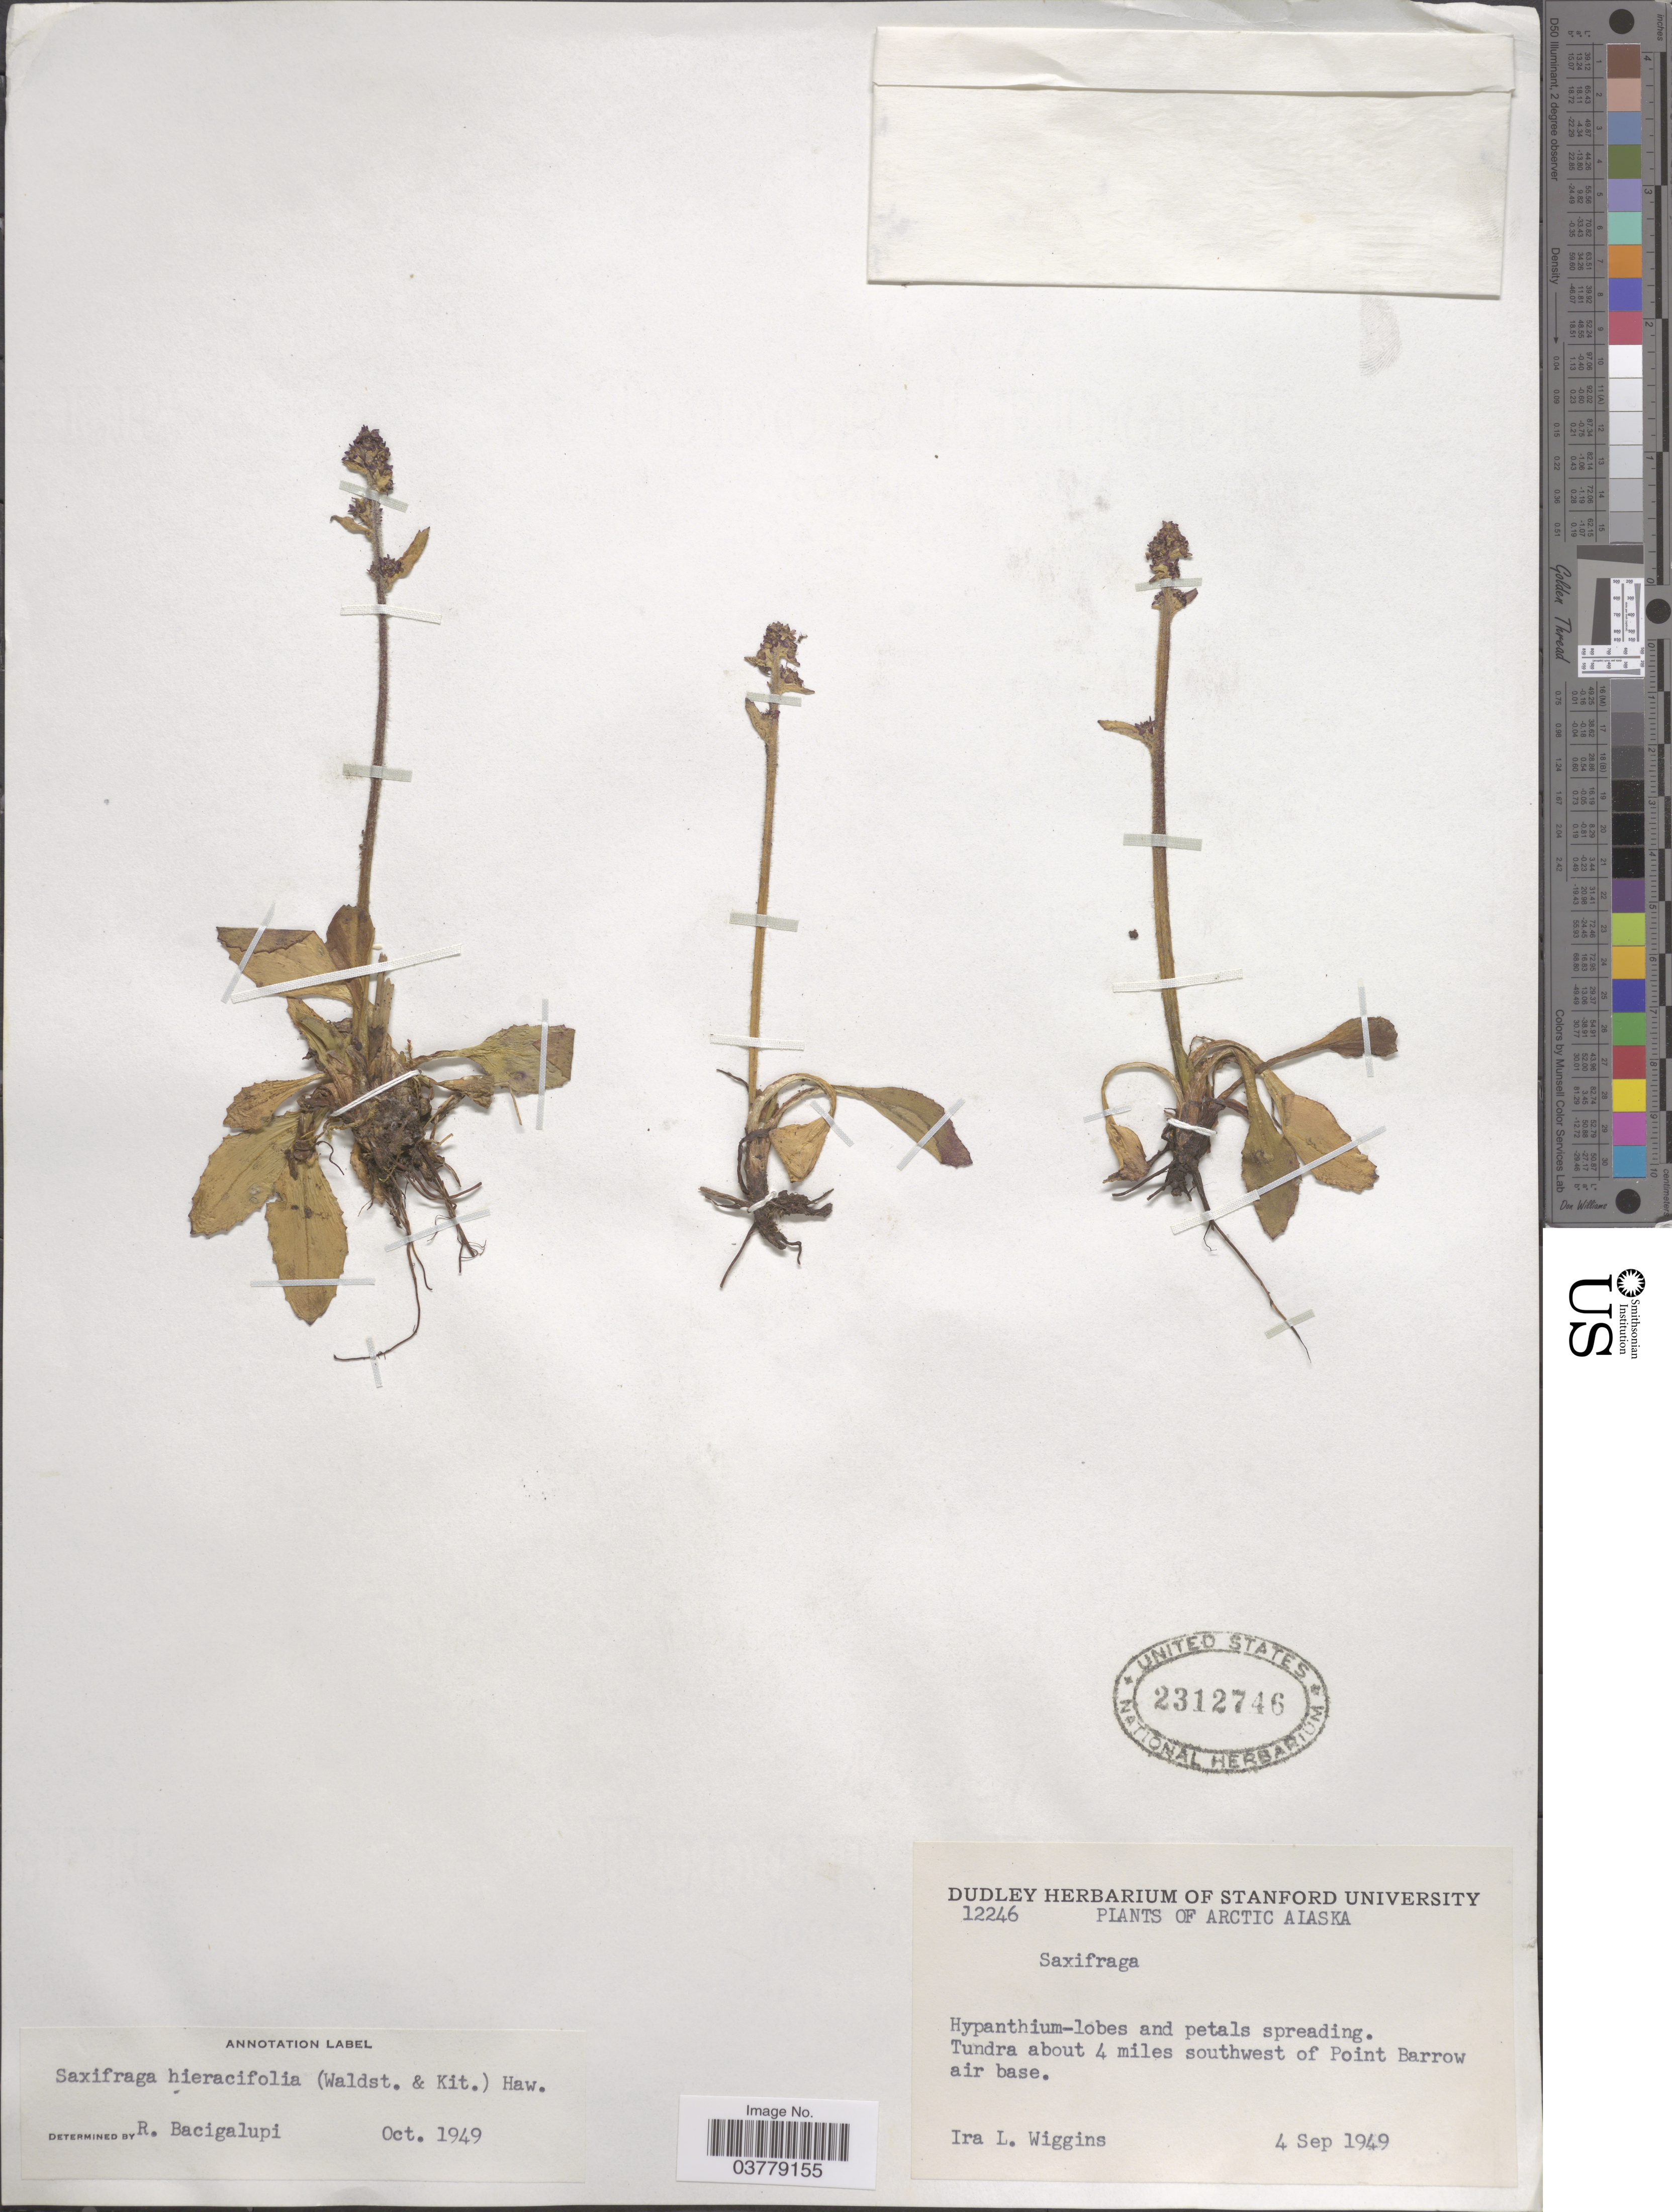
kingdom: Plantae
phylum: Tracheophyta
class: Magnoliopsida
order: Saxifragales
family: Saxifragaceae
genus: Micranthes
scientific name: Micranthes hieraciifolia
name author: (Waldst. & Kit. ex Willd.) Haw.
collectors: I. L. Wiggins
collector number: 12246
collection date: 1949-09-04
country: United States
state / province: Alaska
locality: Arctic Alaska. Tundra about 4 miles southwest of Point Barrow air base.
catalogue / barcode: US 2312746